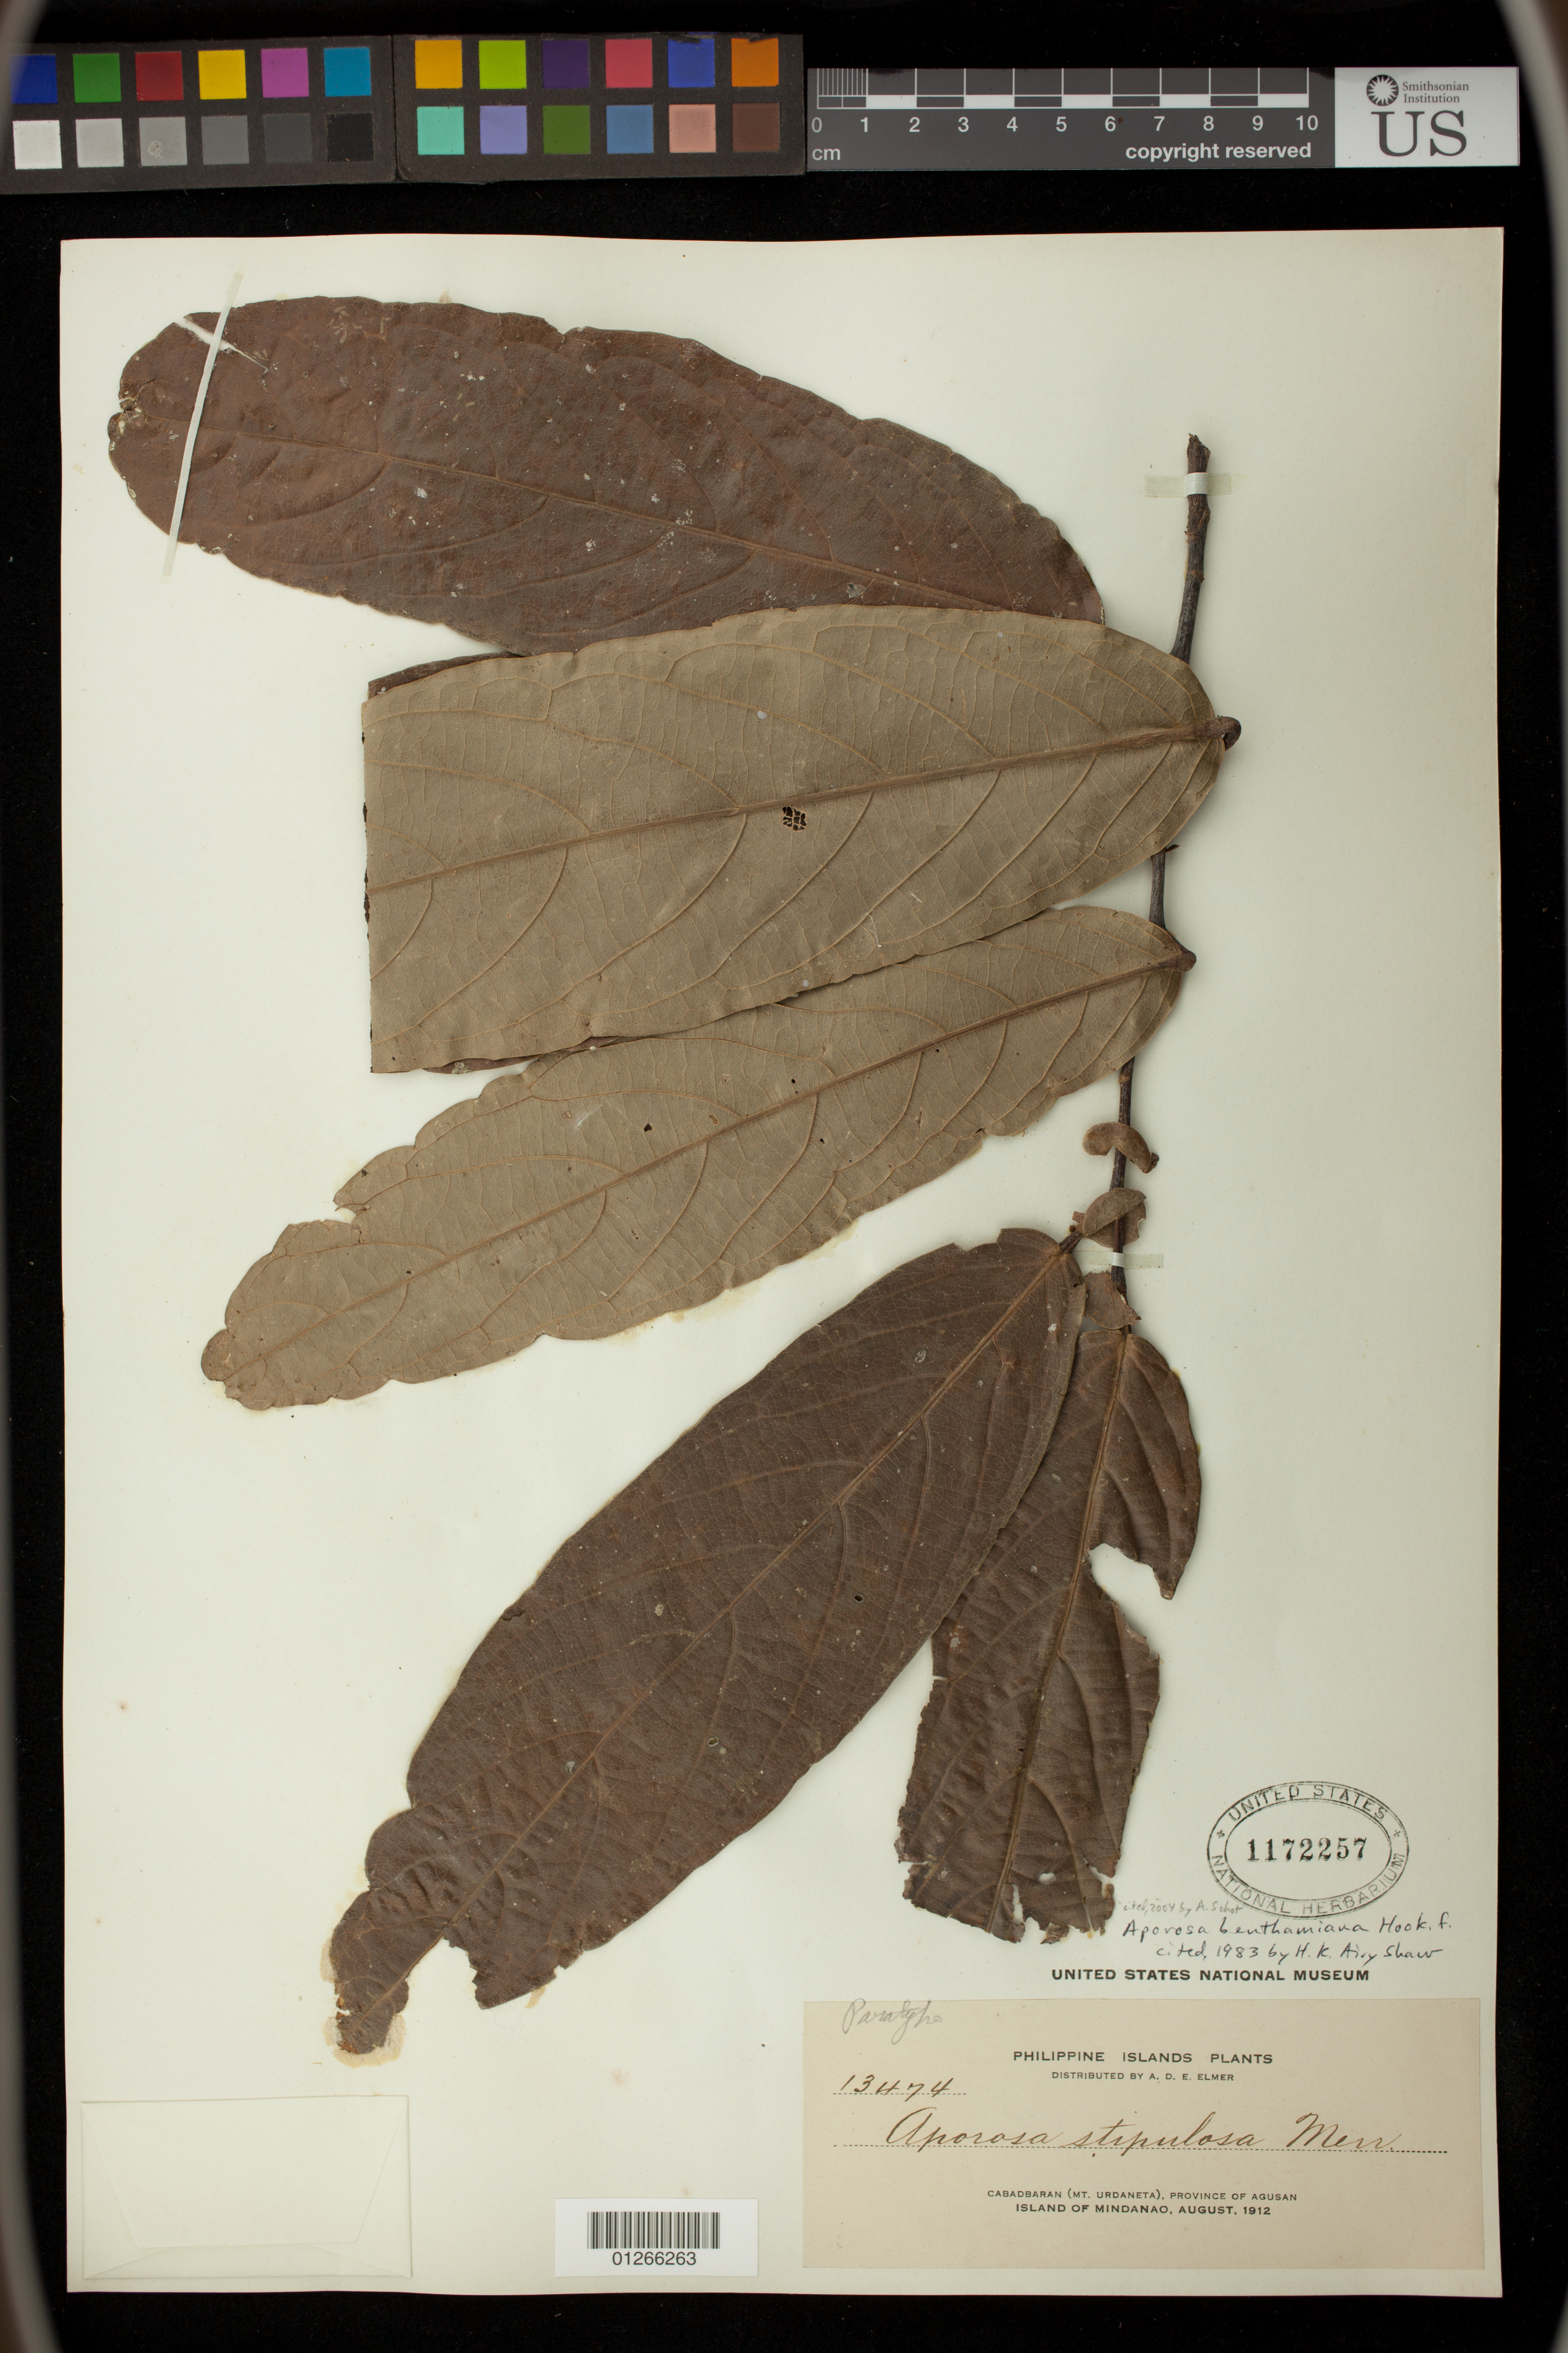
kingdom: Plantae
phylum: Tracheophyta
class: Magnoliopsida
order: Malpighiales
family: Phyllanthaceae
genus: Aporosa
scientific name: Aporosa benthamiana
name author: Hook. f.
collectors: A. D. E. Elmer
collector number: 13474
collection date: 1912-08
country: Philippines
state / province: Caraga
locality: Cabadbaran (Mt. Urdaneta), Province of Agusan, Island of Mindanao